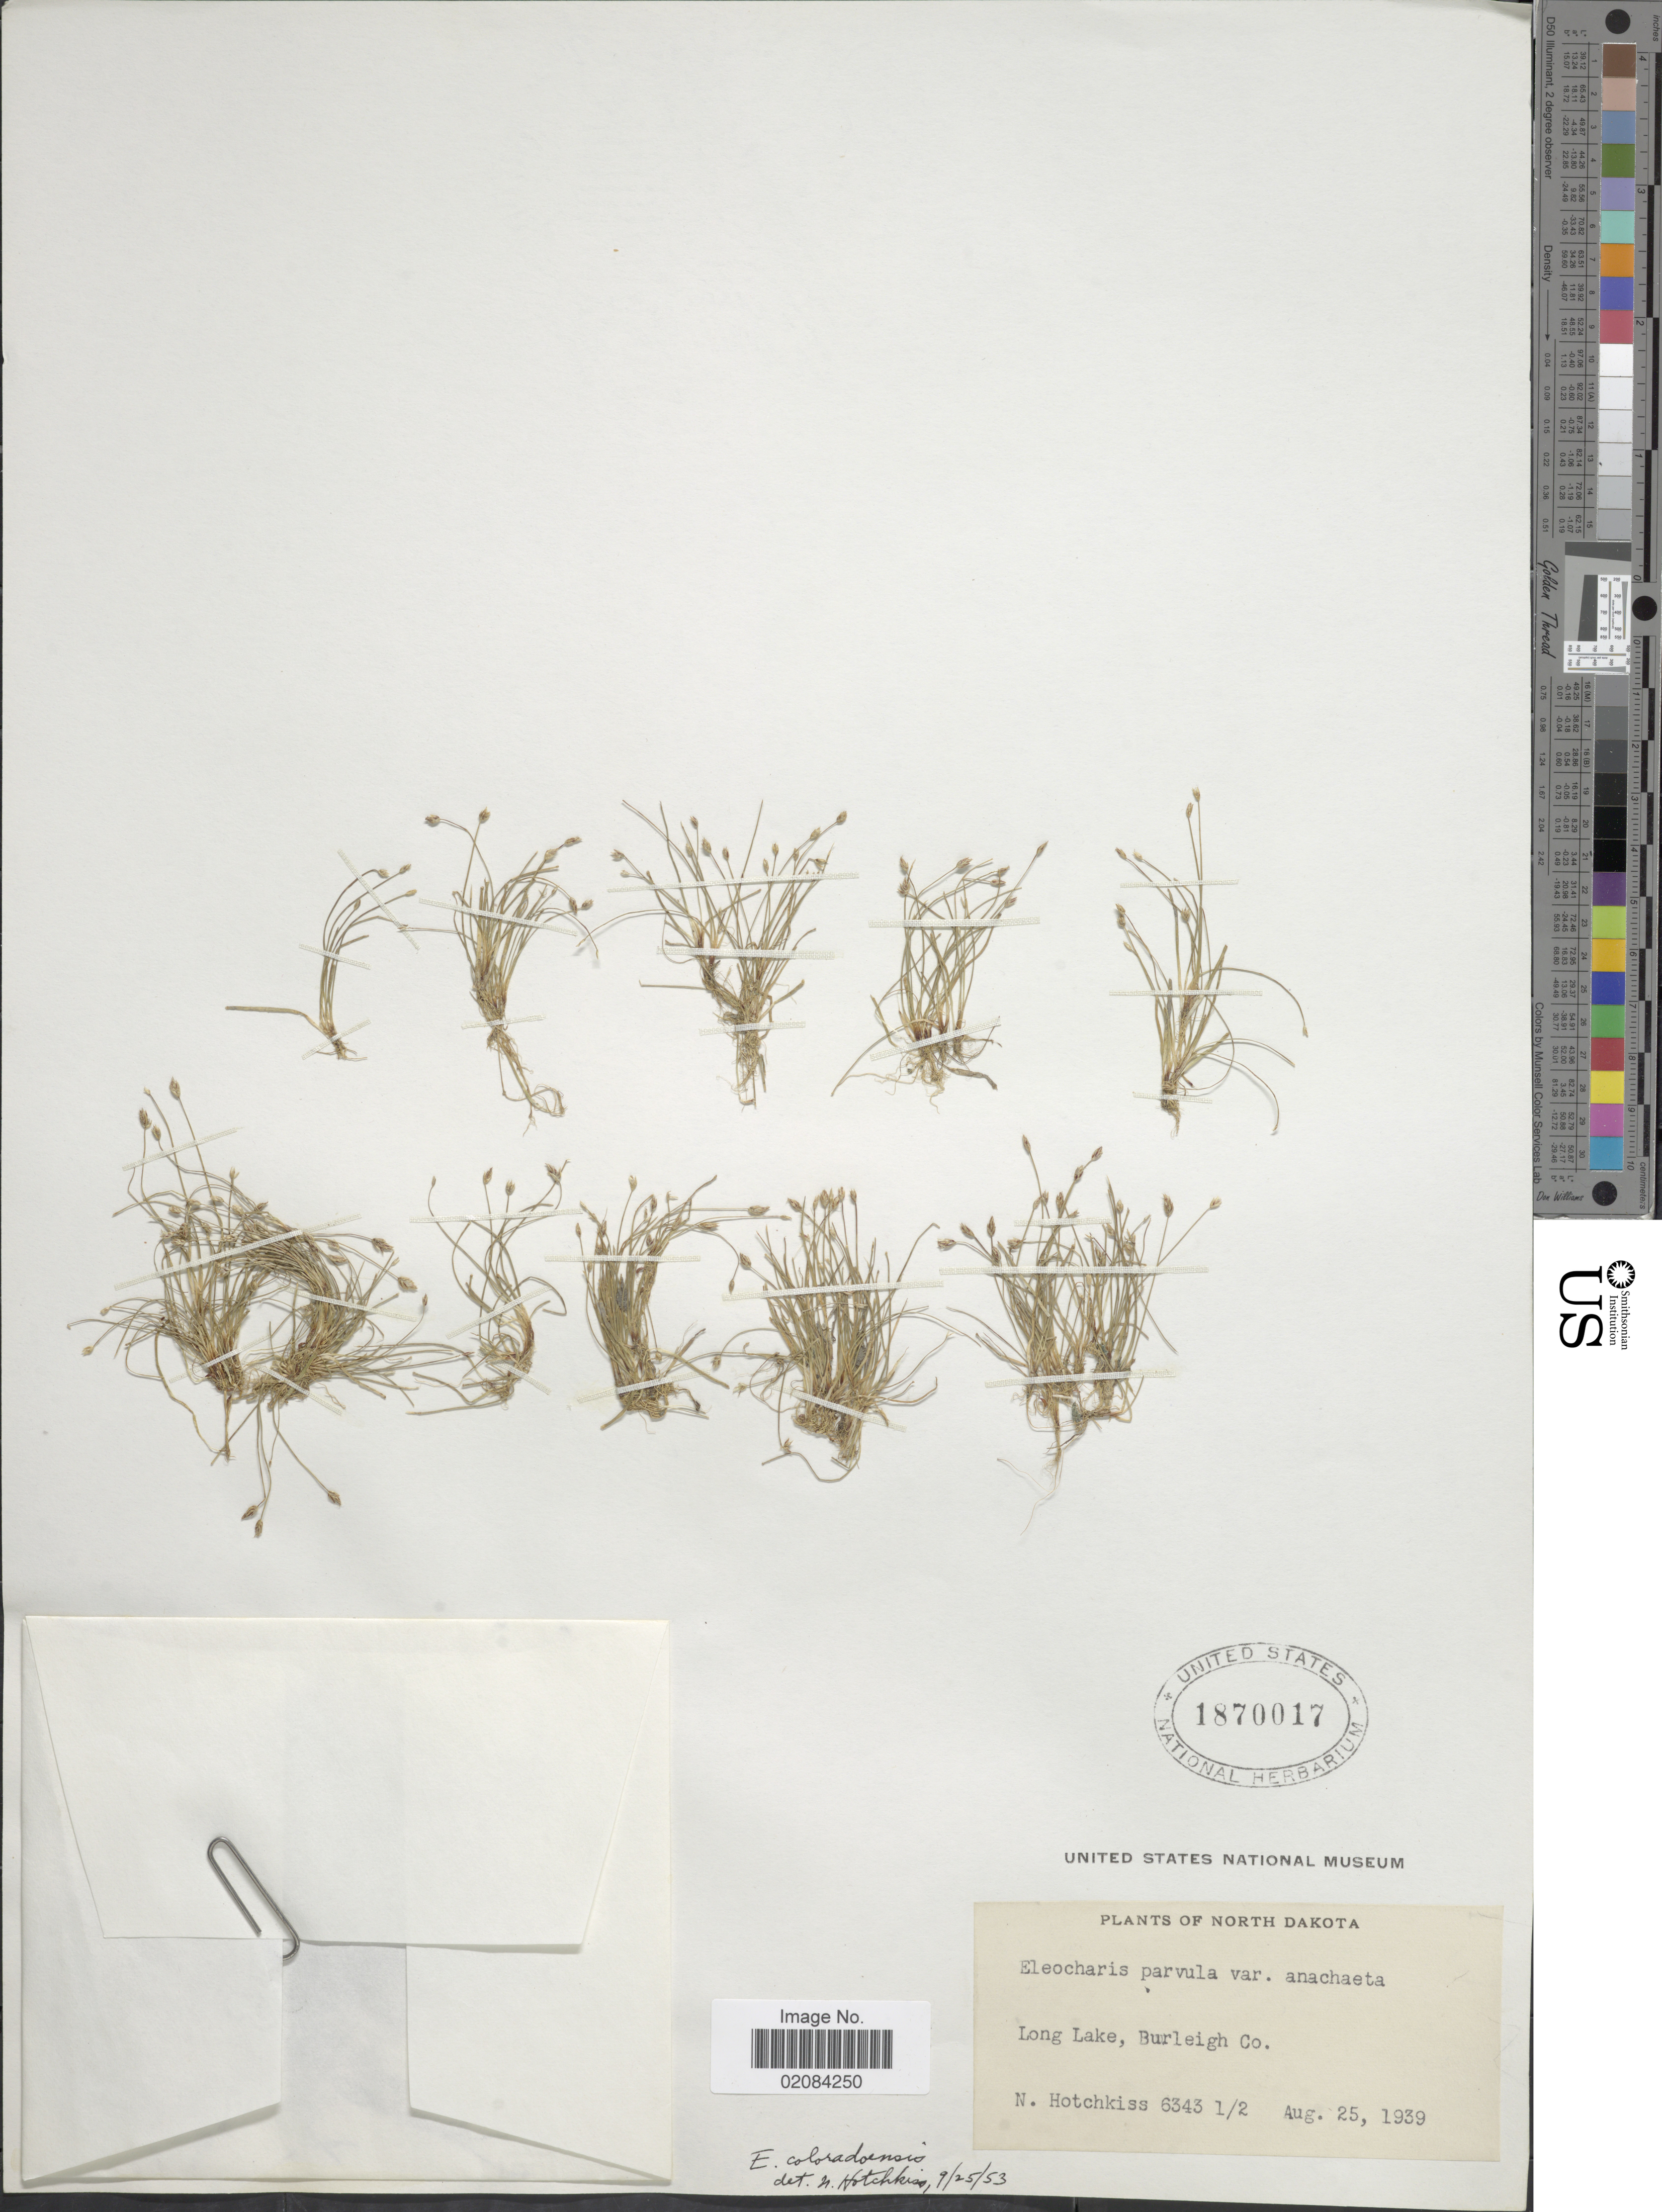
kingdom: Plantae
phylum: Tracheophyta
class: Liliopsida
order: Poales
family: Cyperaceae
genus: Eleocharis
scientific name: Eleocharis coloradoensis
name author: (Britton) Gilly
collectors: N. Hotchkiss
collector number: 6343 ½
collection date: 1939-08-25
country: United States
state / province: North Dakota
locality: North Dakota, Long Lake, Burleigh Co.